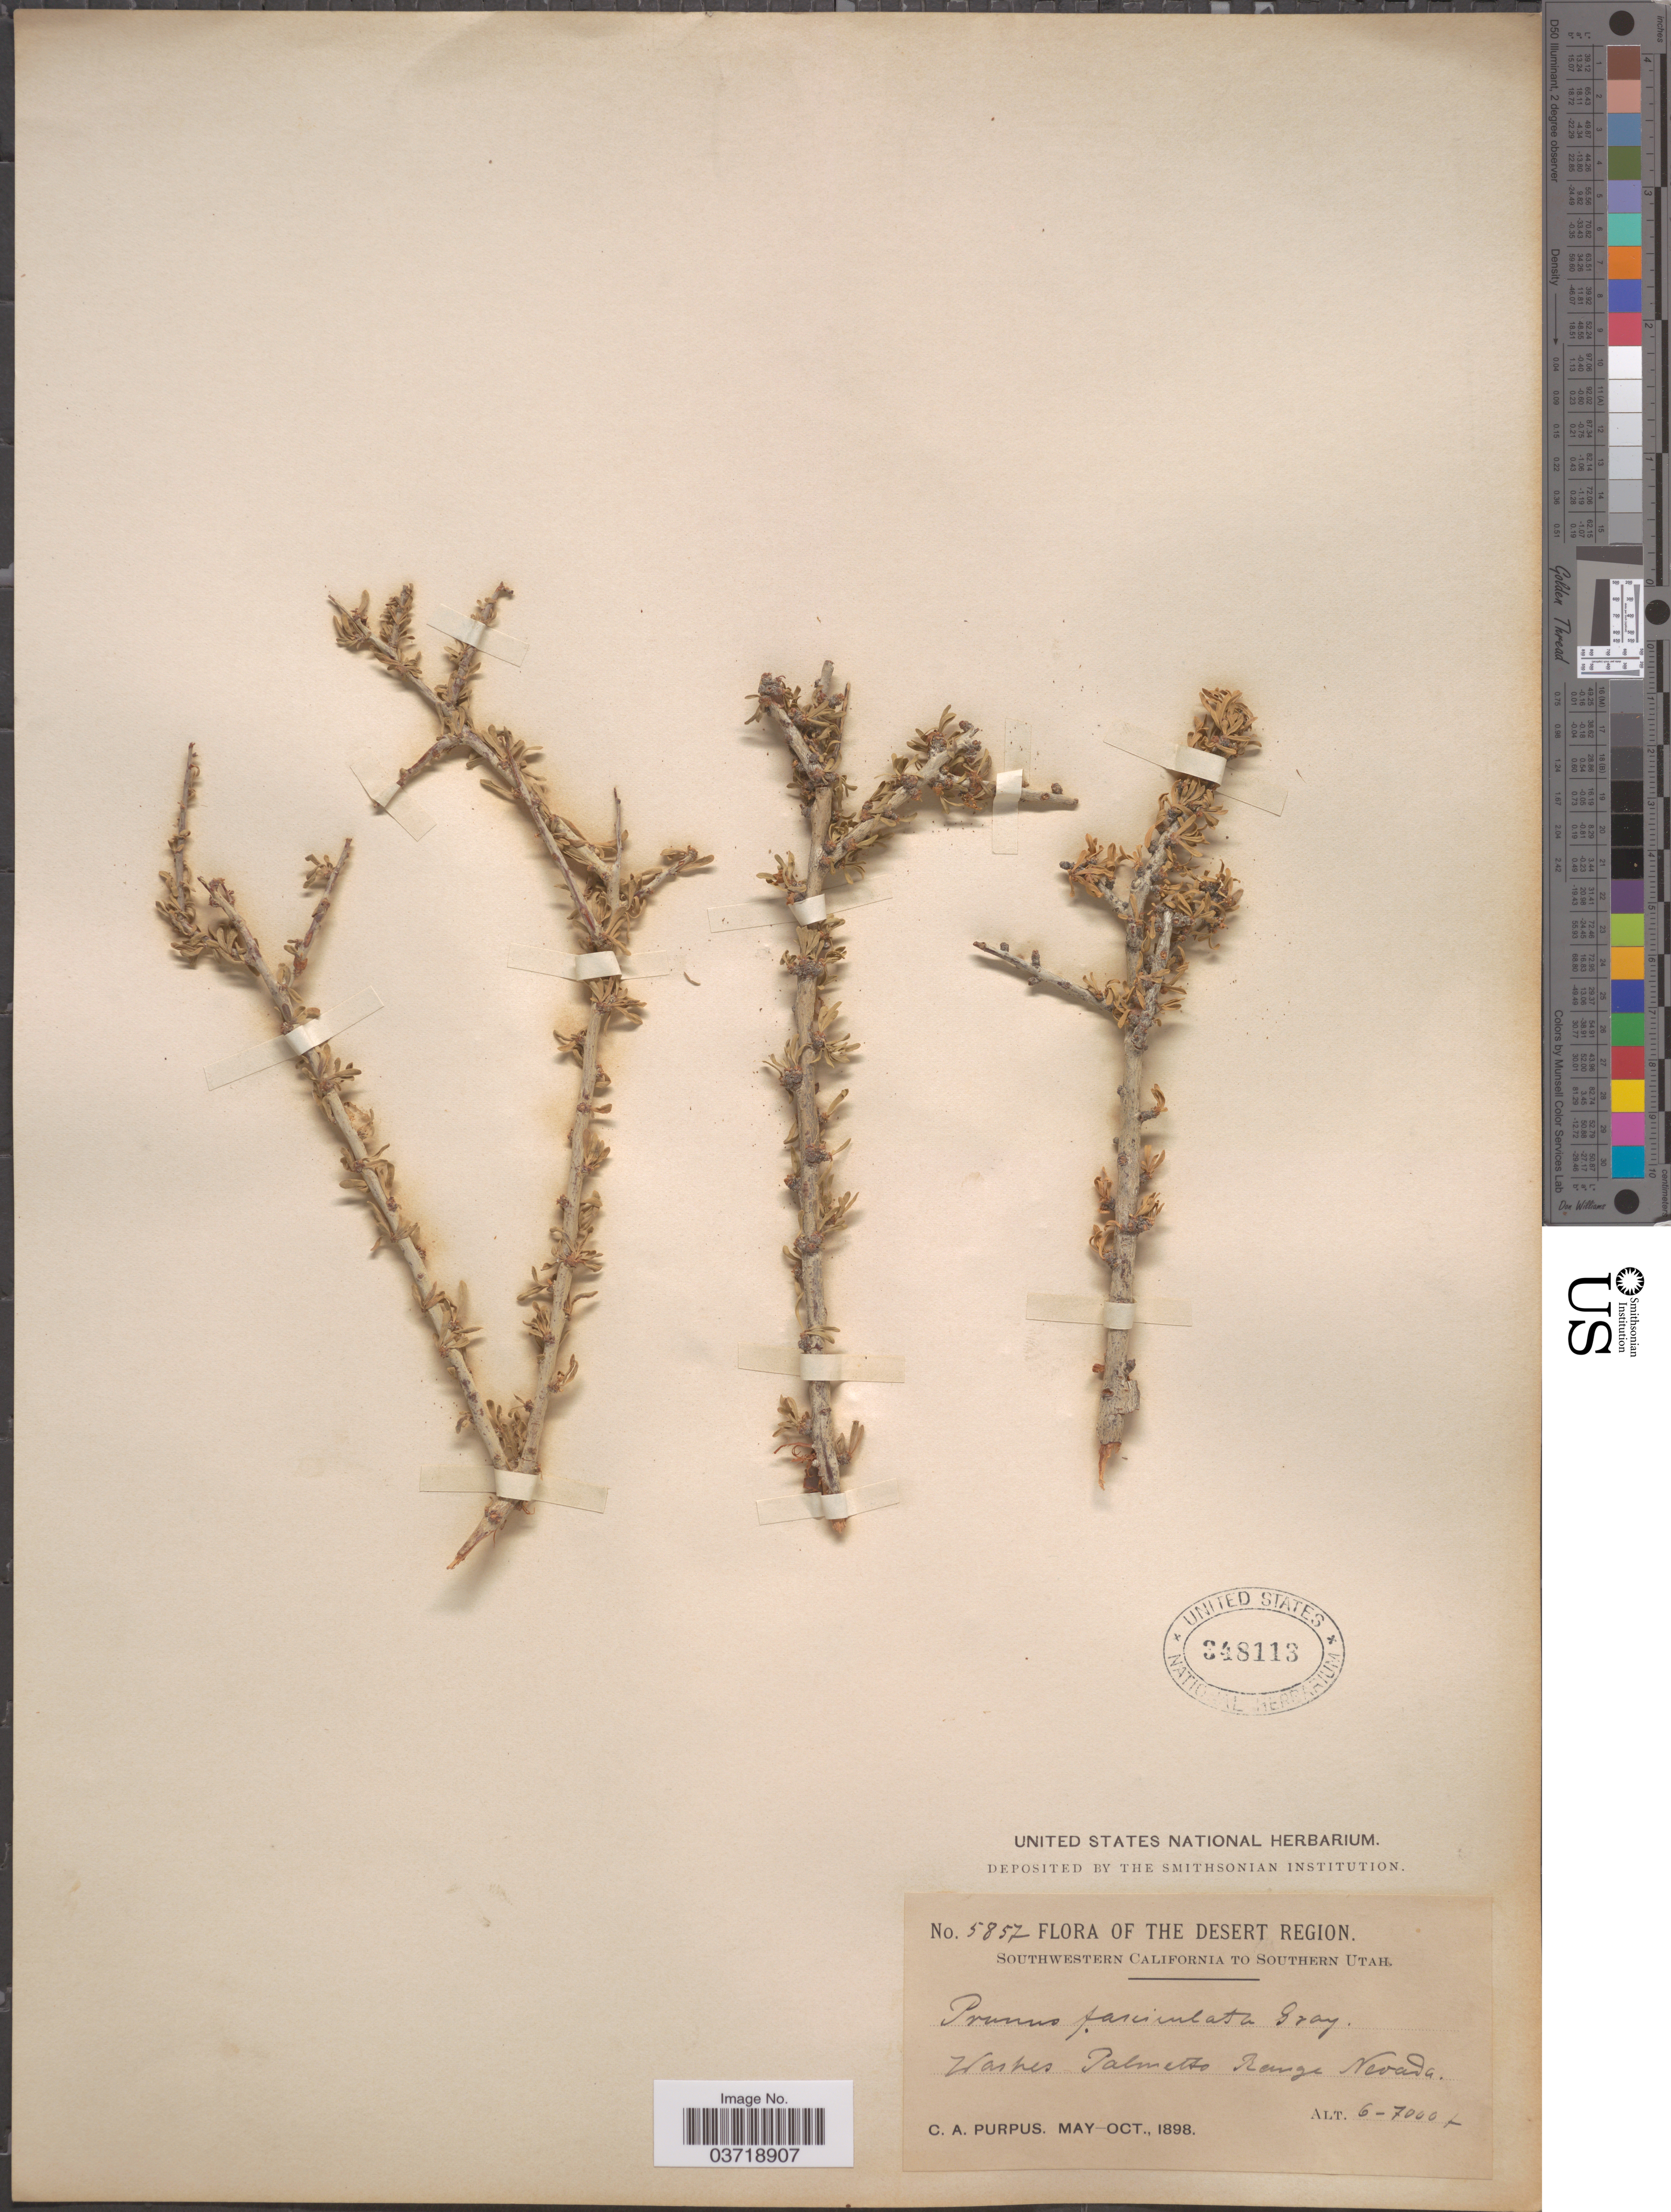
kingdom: Plantae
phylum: Tracheophyta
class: Magnoliopsida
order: Rosales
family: Rosaceae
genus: Prunus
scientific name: Prunus fasciculata var. fasciculata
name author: (Torr.) A. Gray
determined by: Strong, Mark T., (BOT), Smithsonian Institution - National Museum of Natural History (UNITED STATES)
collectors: C. A. Purpus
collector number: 5857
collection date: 1898-05/1898-10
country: United States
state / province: Nevada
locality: The Desert Region. Washes Palmetto Range.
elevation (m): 1829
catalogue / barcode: US 348113